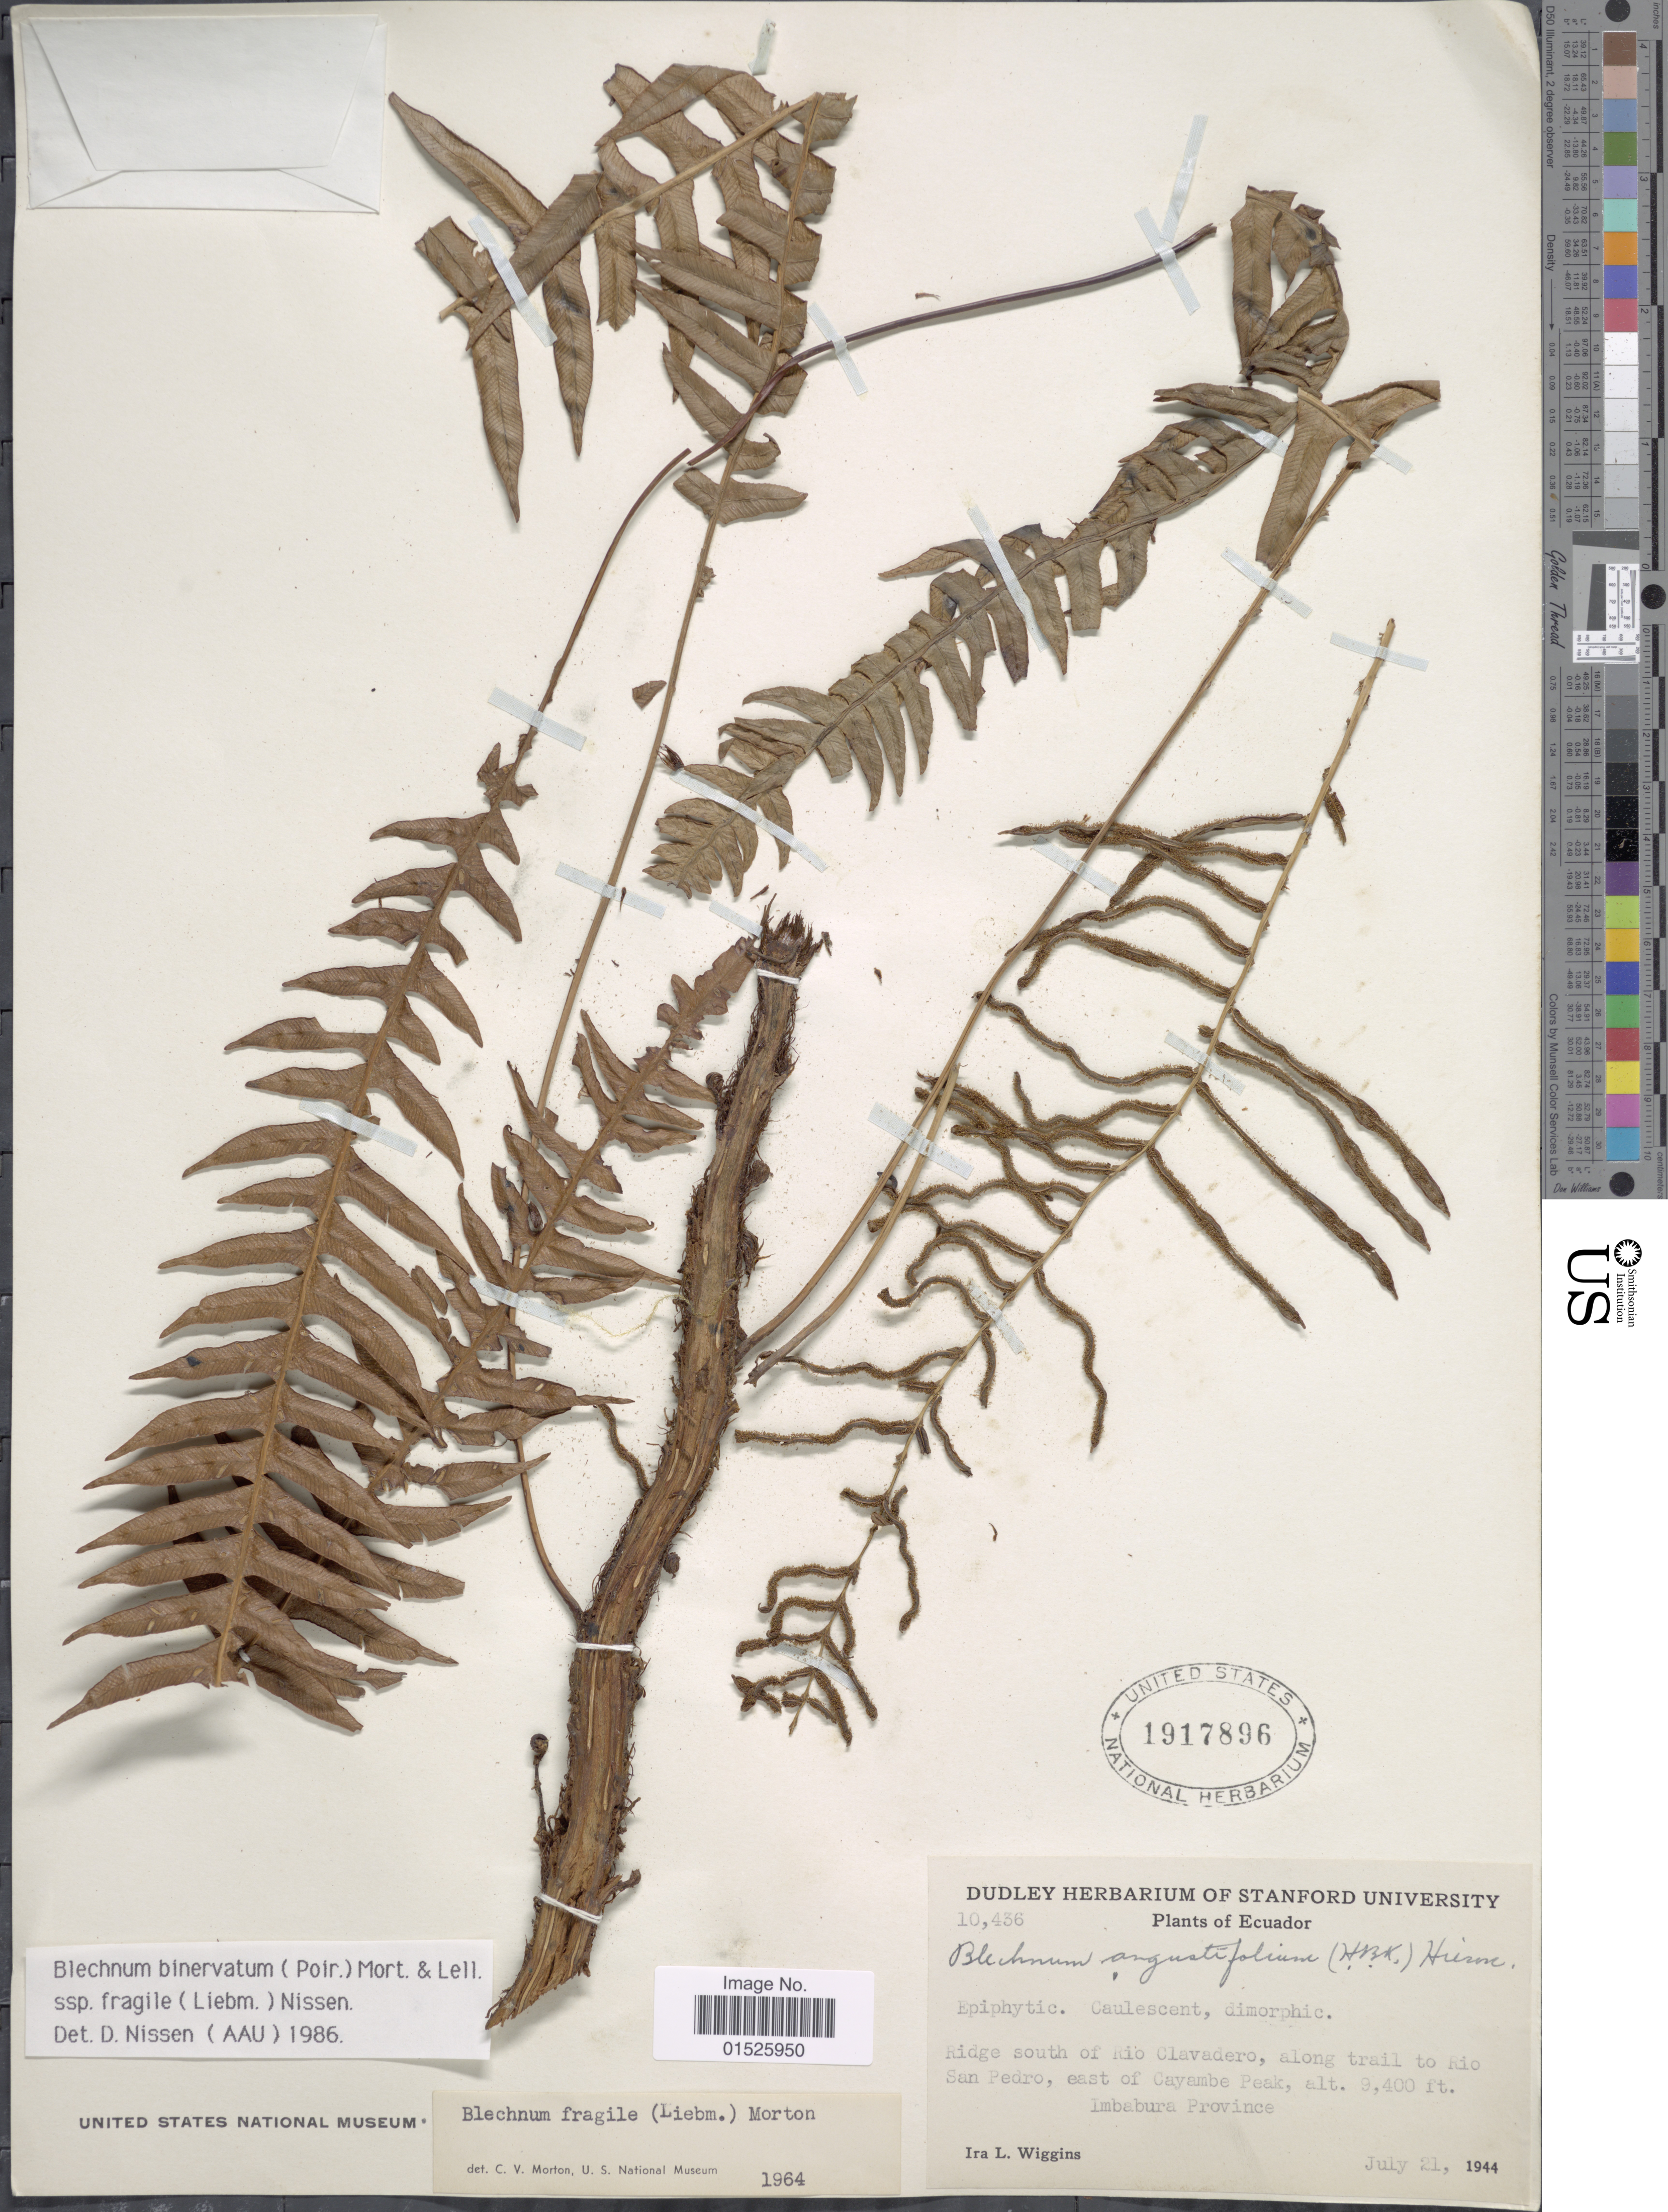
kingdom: Plantae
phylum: Tracheophyta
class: Polypodiopsida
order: Polypodiales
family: Blechnaceae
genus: Blechnum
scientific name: Blechnum fragile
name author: (Liebm.) C.V. Morton & Lellinger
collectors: I. L. Wiggins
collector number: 10436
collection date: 1944-07-21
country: Ecuador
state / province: Imbabura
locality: Ridge south of Rio Clavadero, along trail to Rio San Pedro, east of Cayambe Peak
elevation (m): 2865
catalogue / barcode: US 1917896